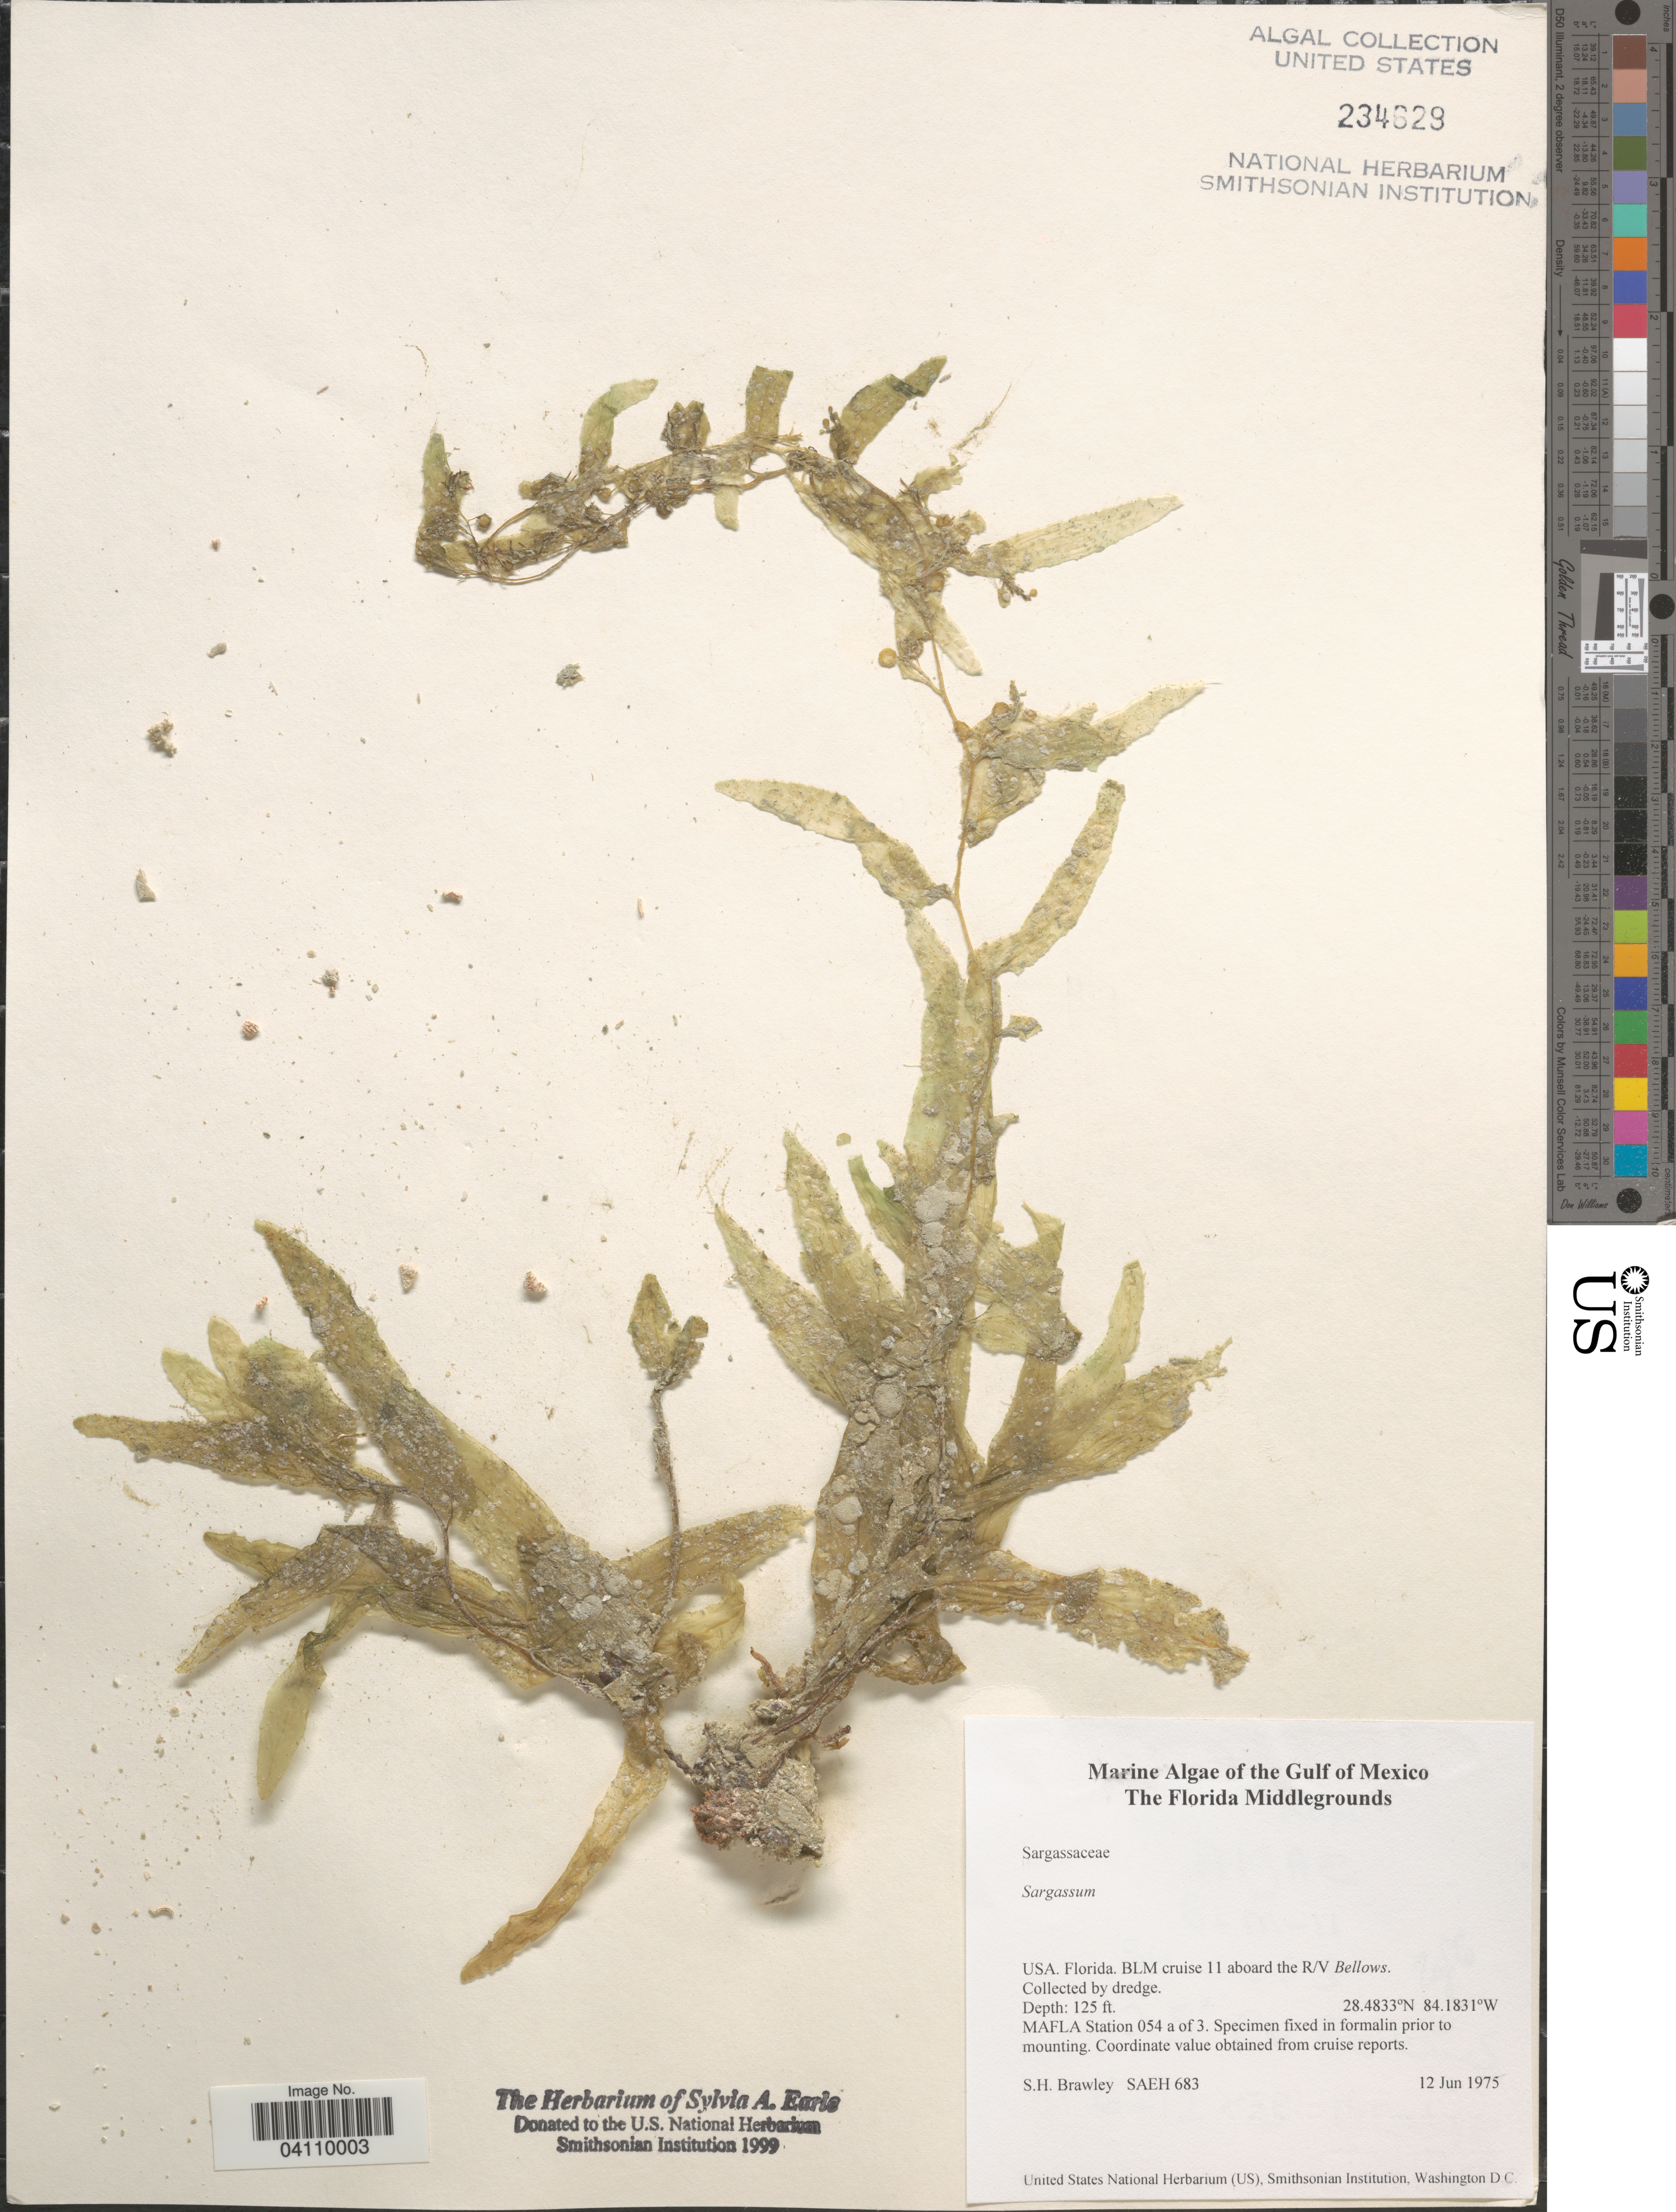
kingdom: Chromista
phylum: Ochrophyta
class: Phaeophyceae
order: Fucales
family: Sargassaceae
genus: Sargassum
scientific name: Sargassum sp.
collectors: S. Brawley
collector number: SAEH 683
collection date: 1975-06-12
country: United States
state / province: Florida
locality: The Gulf of Mexico. The Florida Middlegrounds. BLM cruise 11 aboard the R/V Bellows. MAFLA Station 054 a of 3.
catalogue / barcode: US 234629